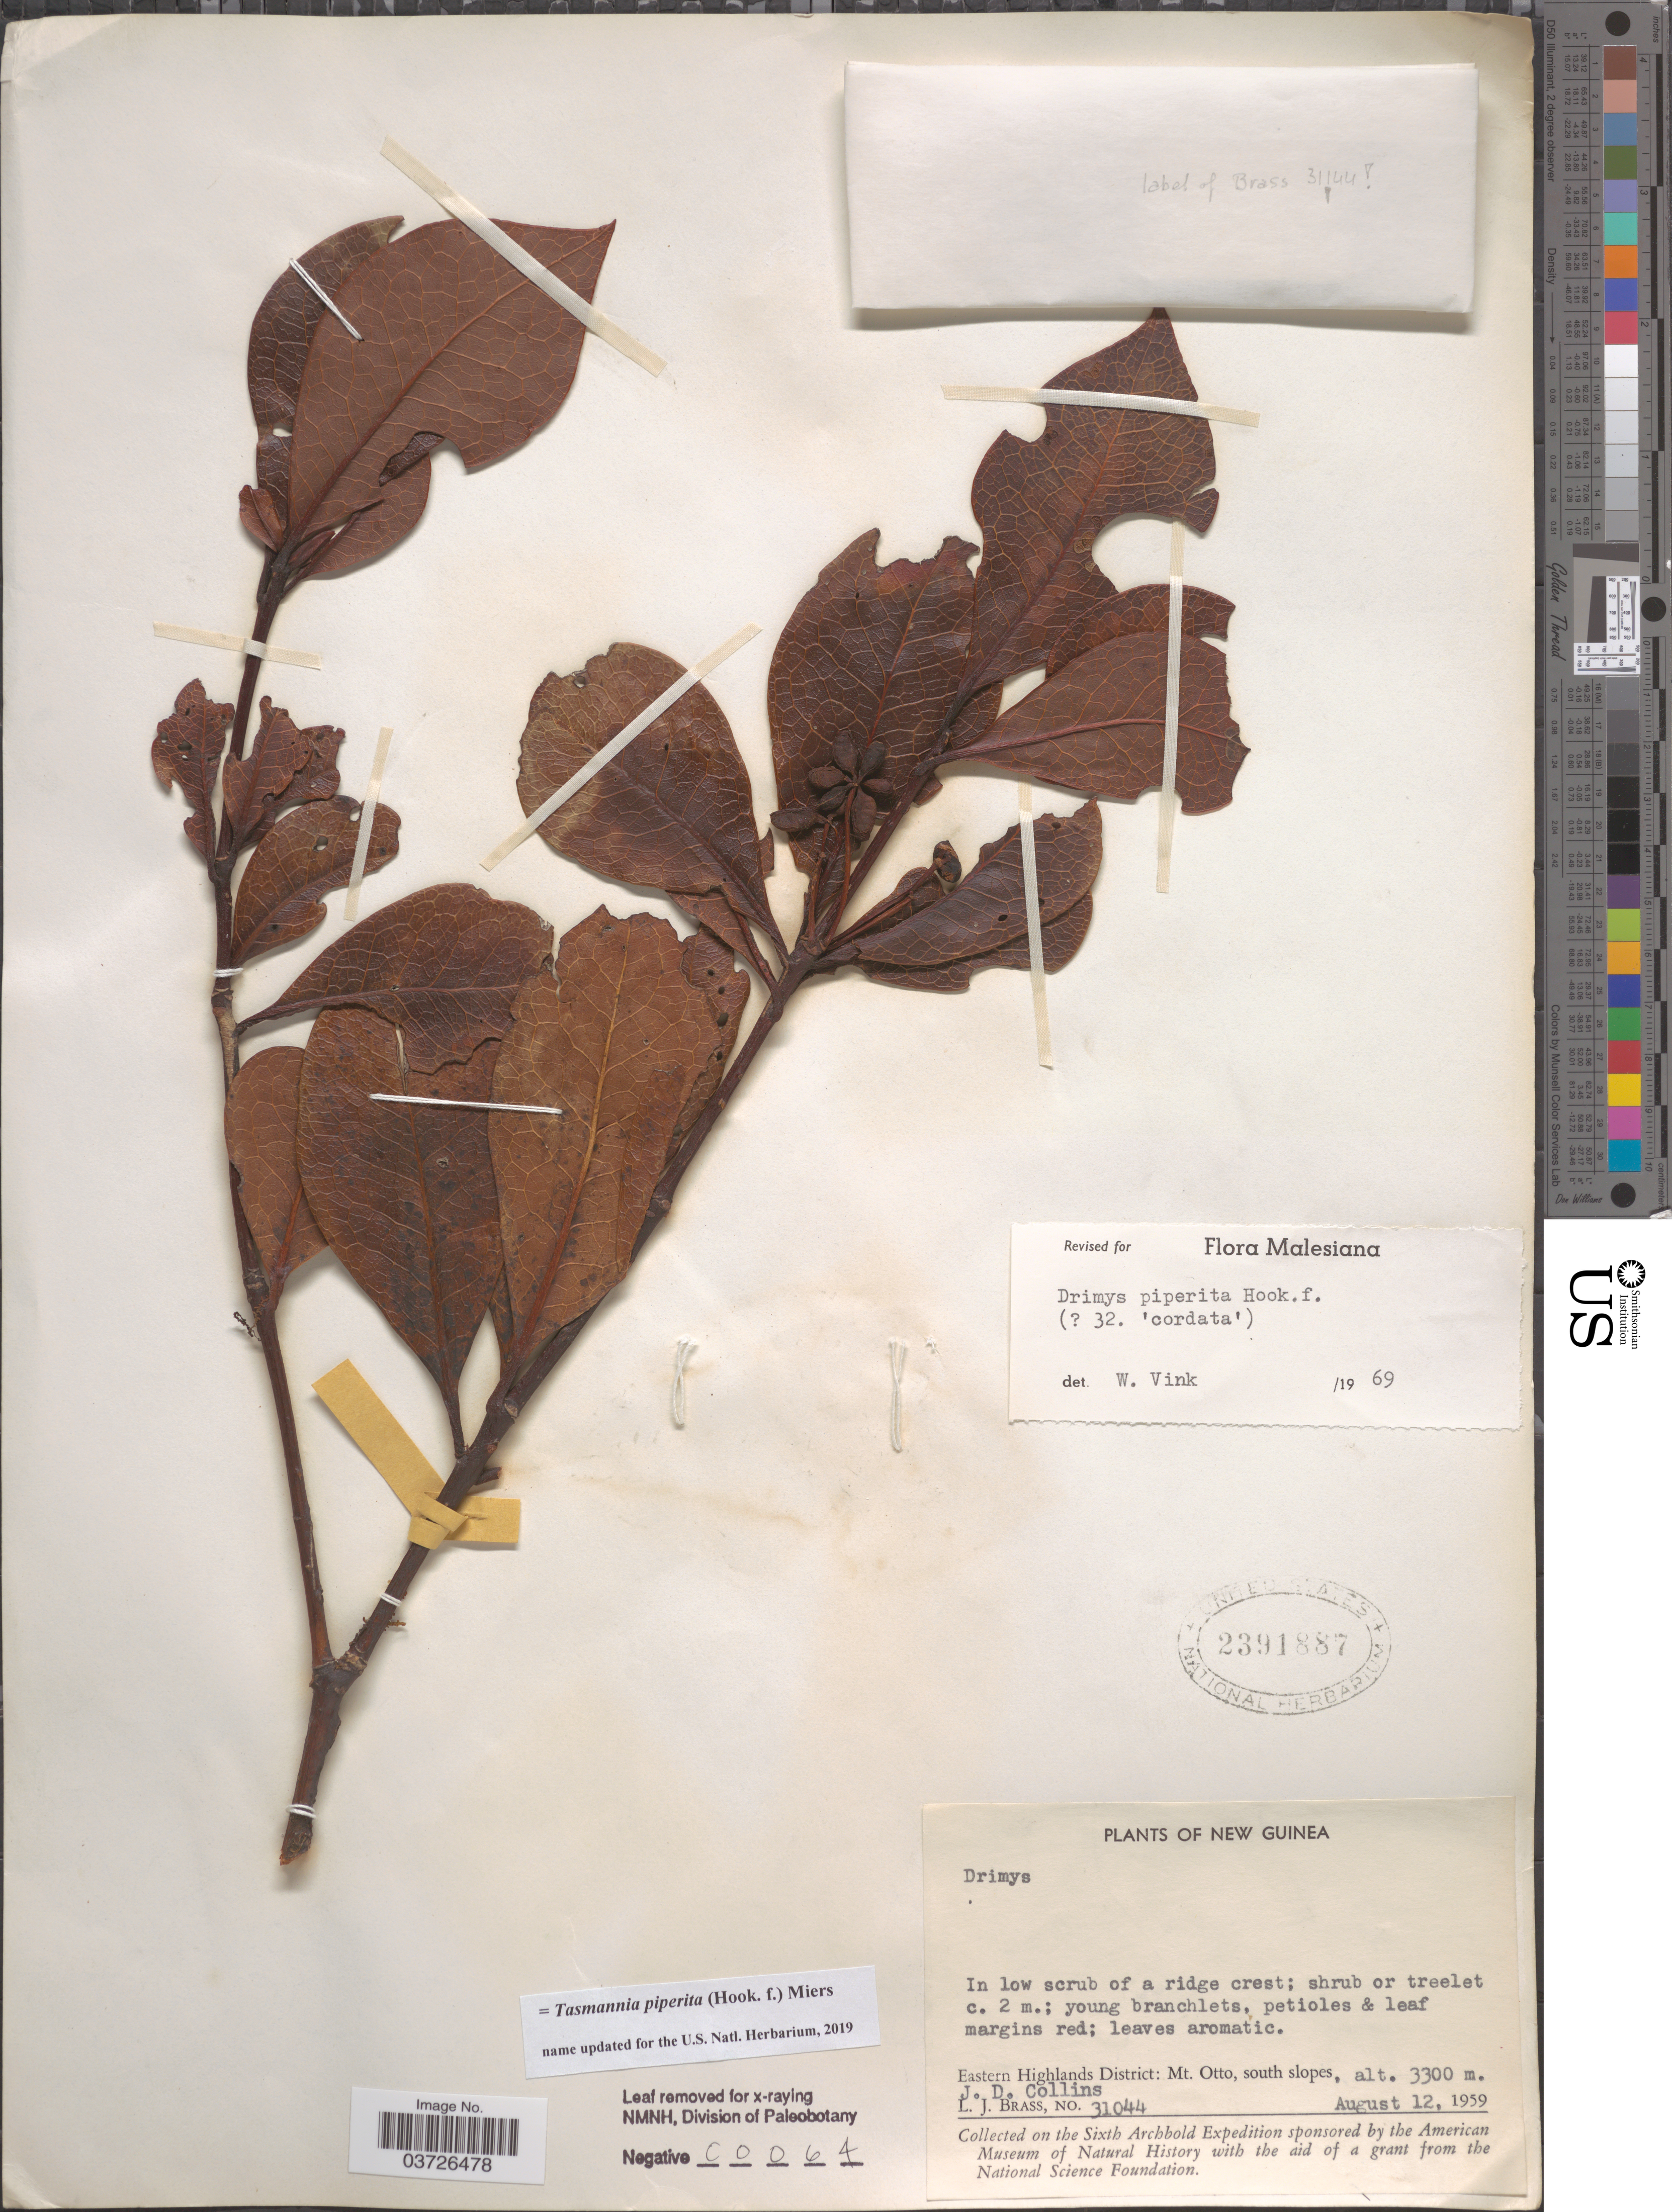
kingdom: Plantae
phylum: Tracheophyta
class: Magnoliopsida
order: Canellales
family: Winteraceae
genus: Tasmannia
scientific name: Tasmannia piperita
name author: (Hook. f.) Miers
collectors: J. Collins & L. J. Brass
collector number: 31044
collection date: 1959-08-12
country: Papua New Guinea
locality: New Guinea. Eastern Highlands District: Mt. Otto, south slopes.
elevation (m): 3300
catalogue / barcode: US 2391887